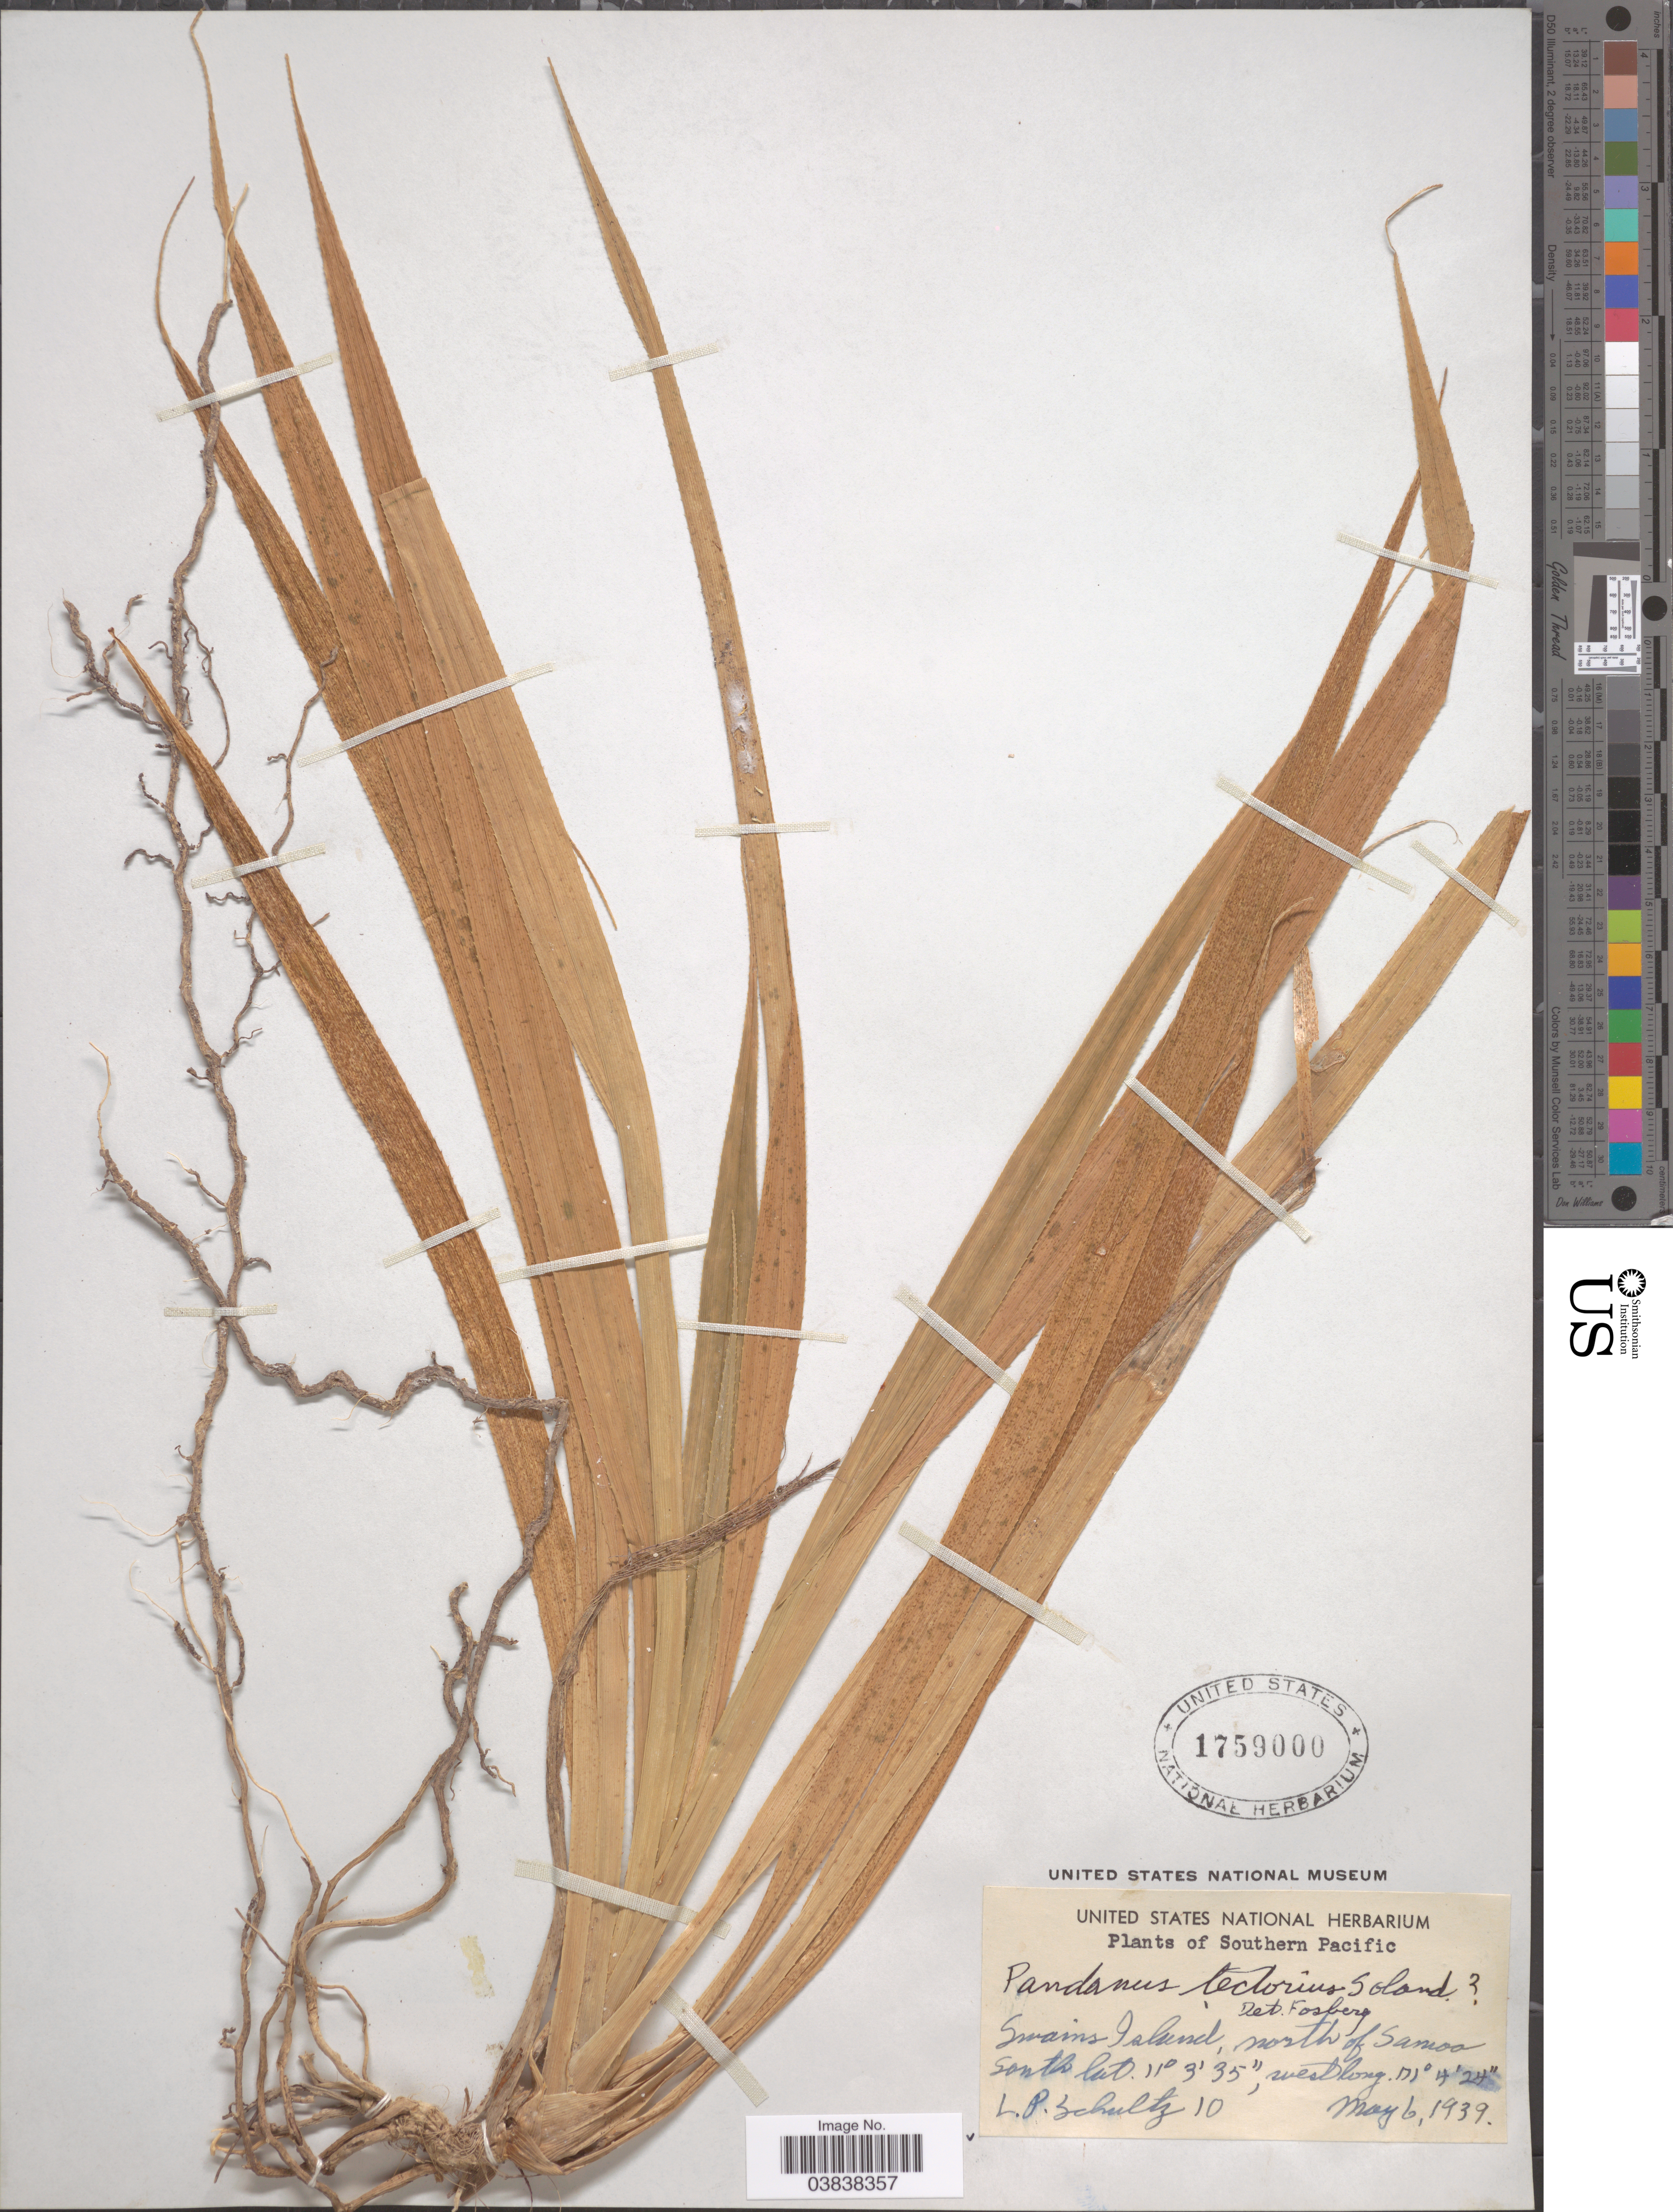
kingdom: Plantae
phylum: Tracheophyta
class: Liliopsida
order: Pandanales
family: Pandanaceae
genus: Pandanus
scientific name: Pandanus tectorius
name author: Parkinson ex DuRoi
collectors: L. P. Schultz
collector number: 10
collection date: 1939-05-06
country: American Samoa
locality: Southern Pacific. Swains Island, north of Samoa.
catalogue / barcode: US 1759000